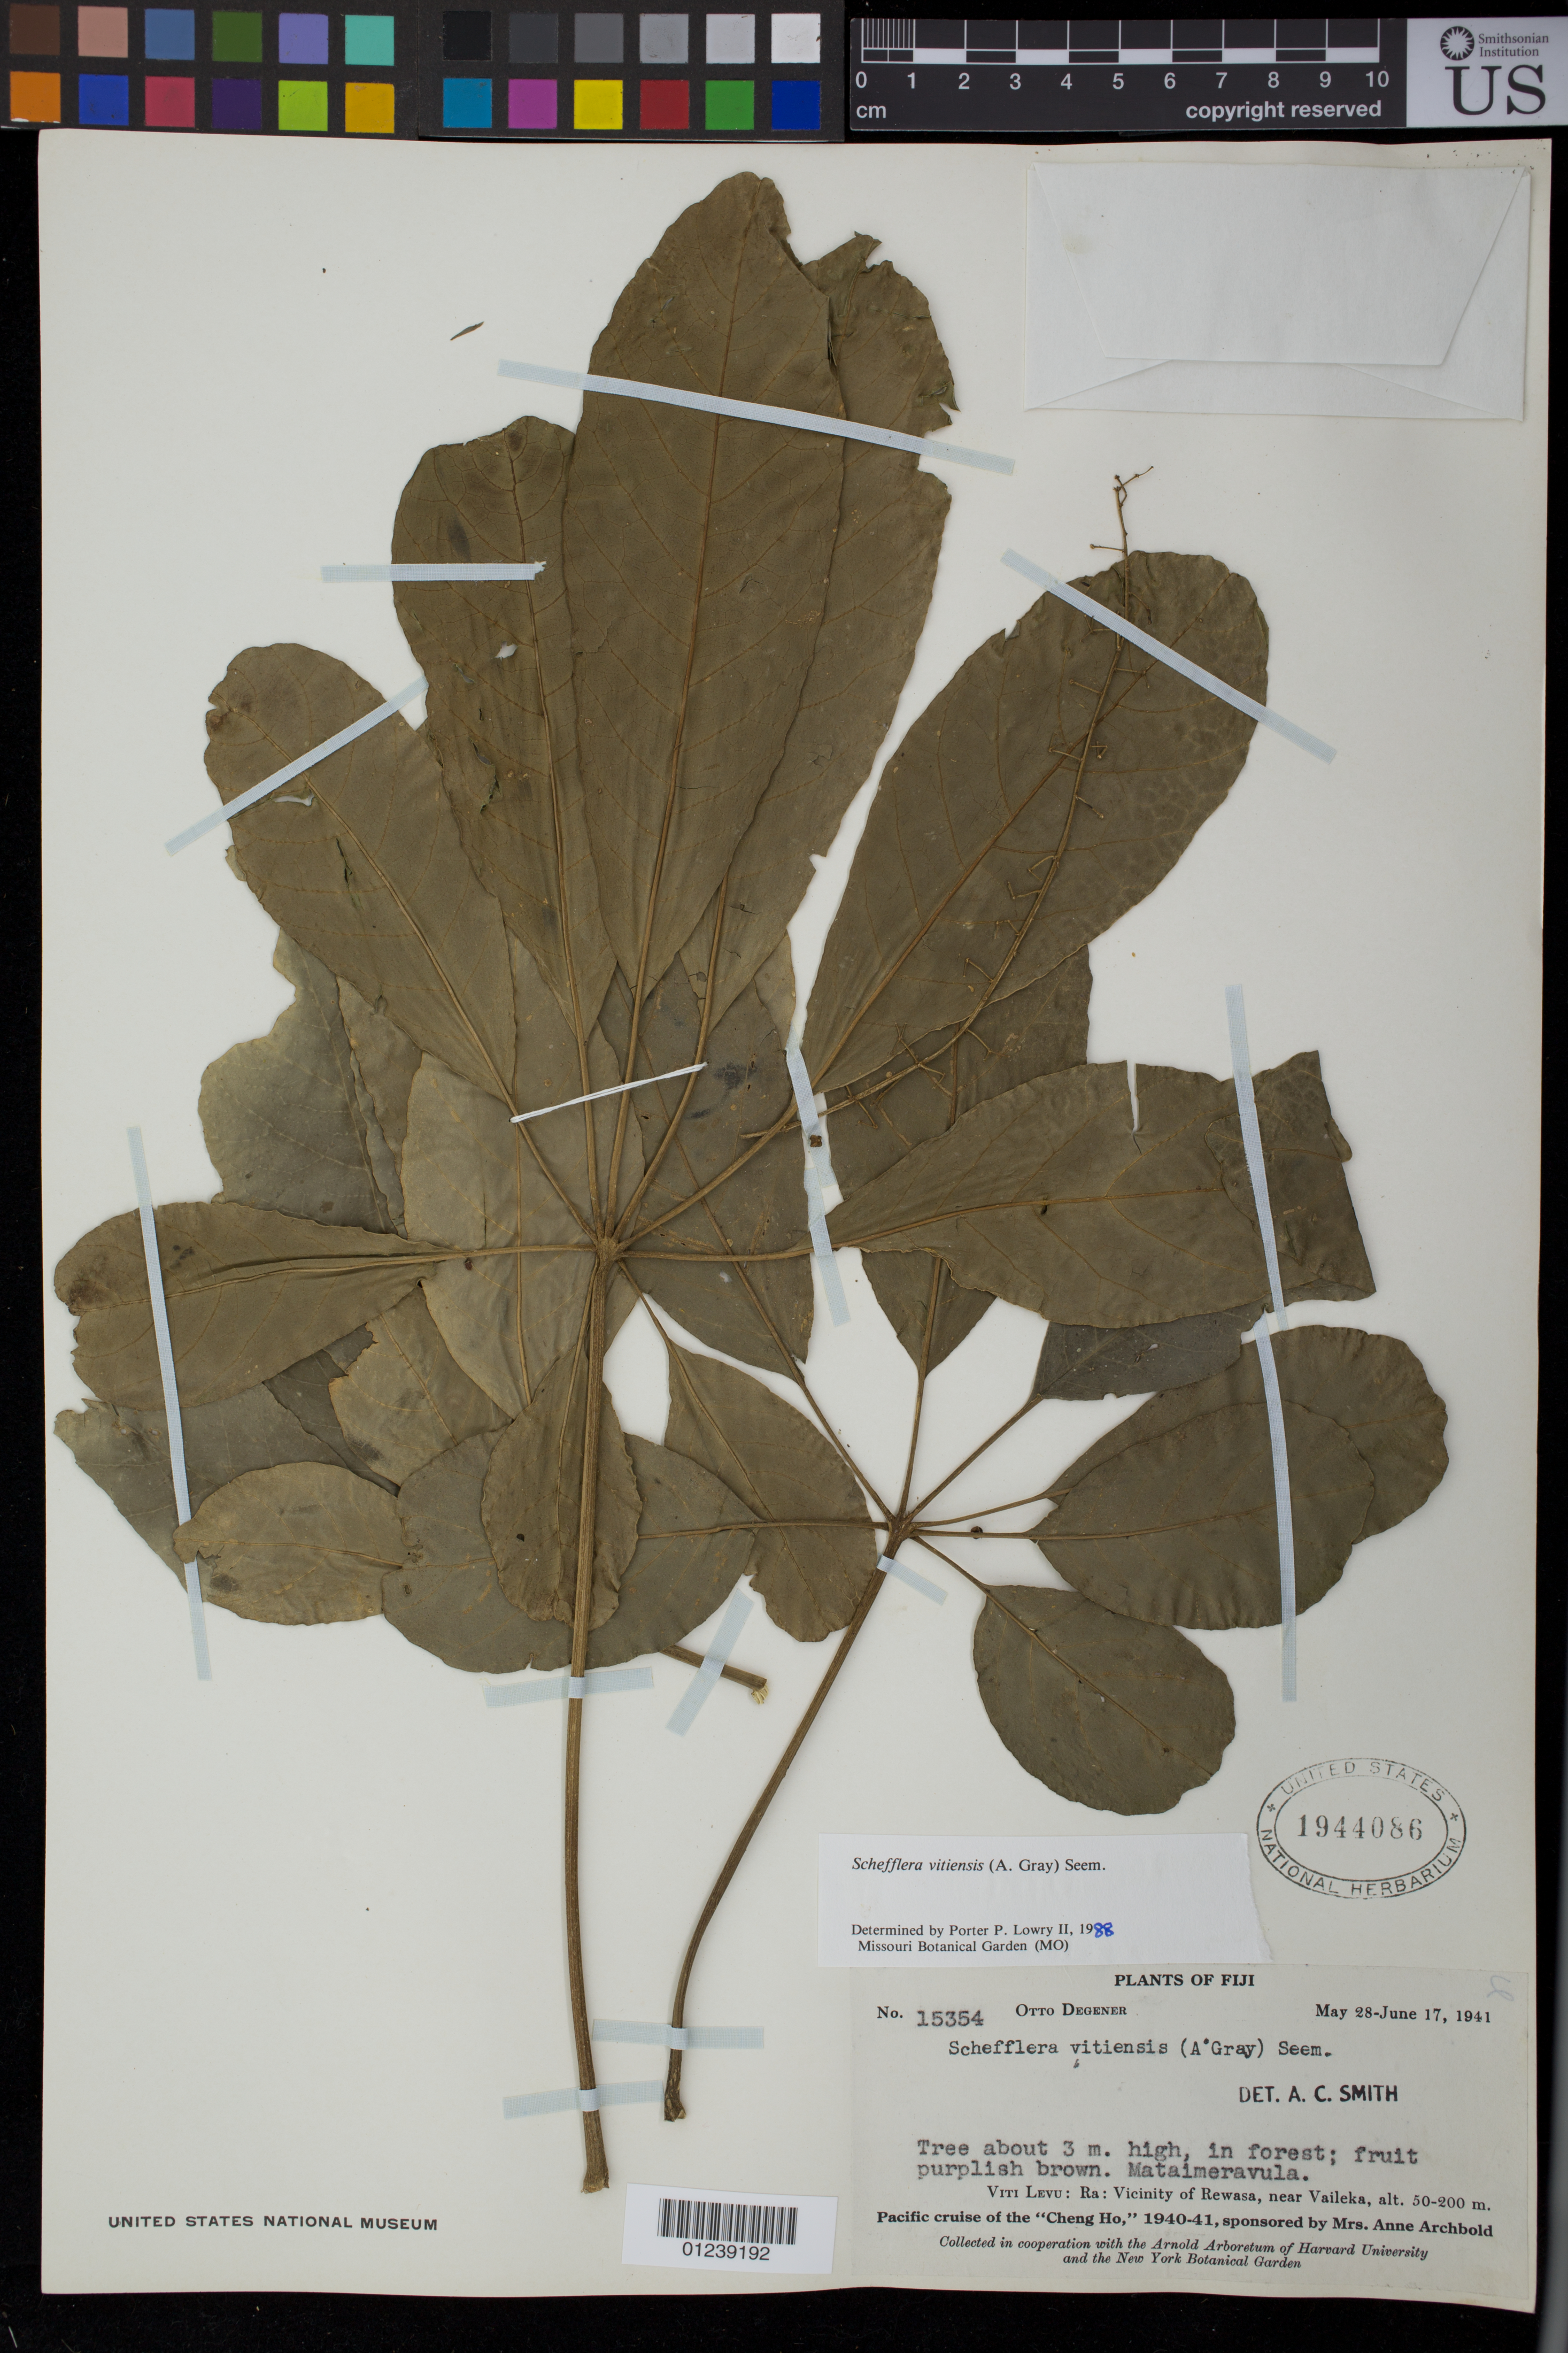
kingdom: Plantae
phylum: Tracheophyta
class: Magnoliopsida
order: Apiales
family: Araliaceae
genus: Schefflera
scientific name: Schefflera vitiensis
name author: (A. Gray) Seem.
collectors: O. Degener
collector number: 15354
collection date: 1941-05-28/1941-06-17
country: Fiji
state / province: Western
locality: Viti Levu: Ra: Vicinity of Rewasa, near Vaileka.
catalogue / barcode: US 1944086